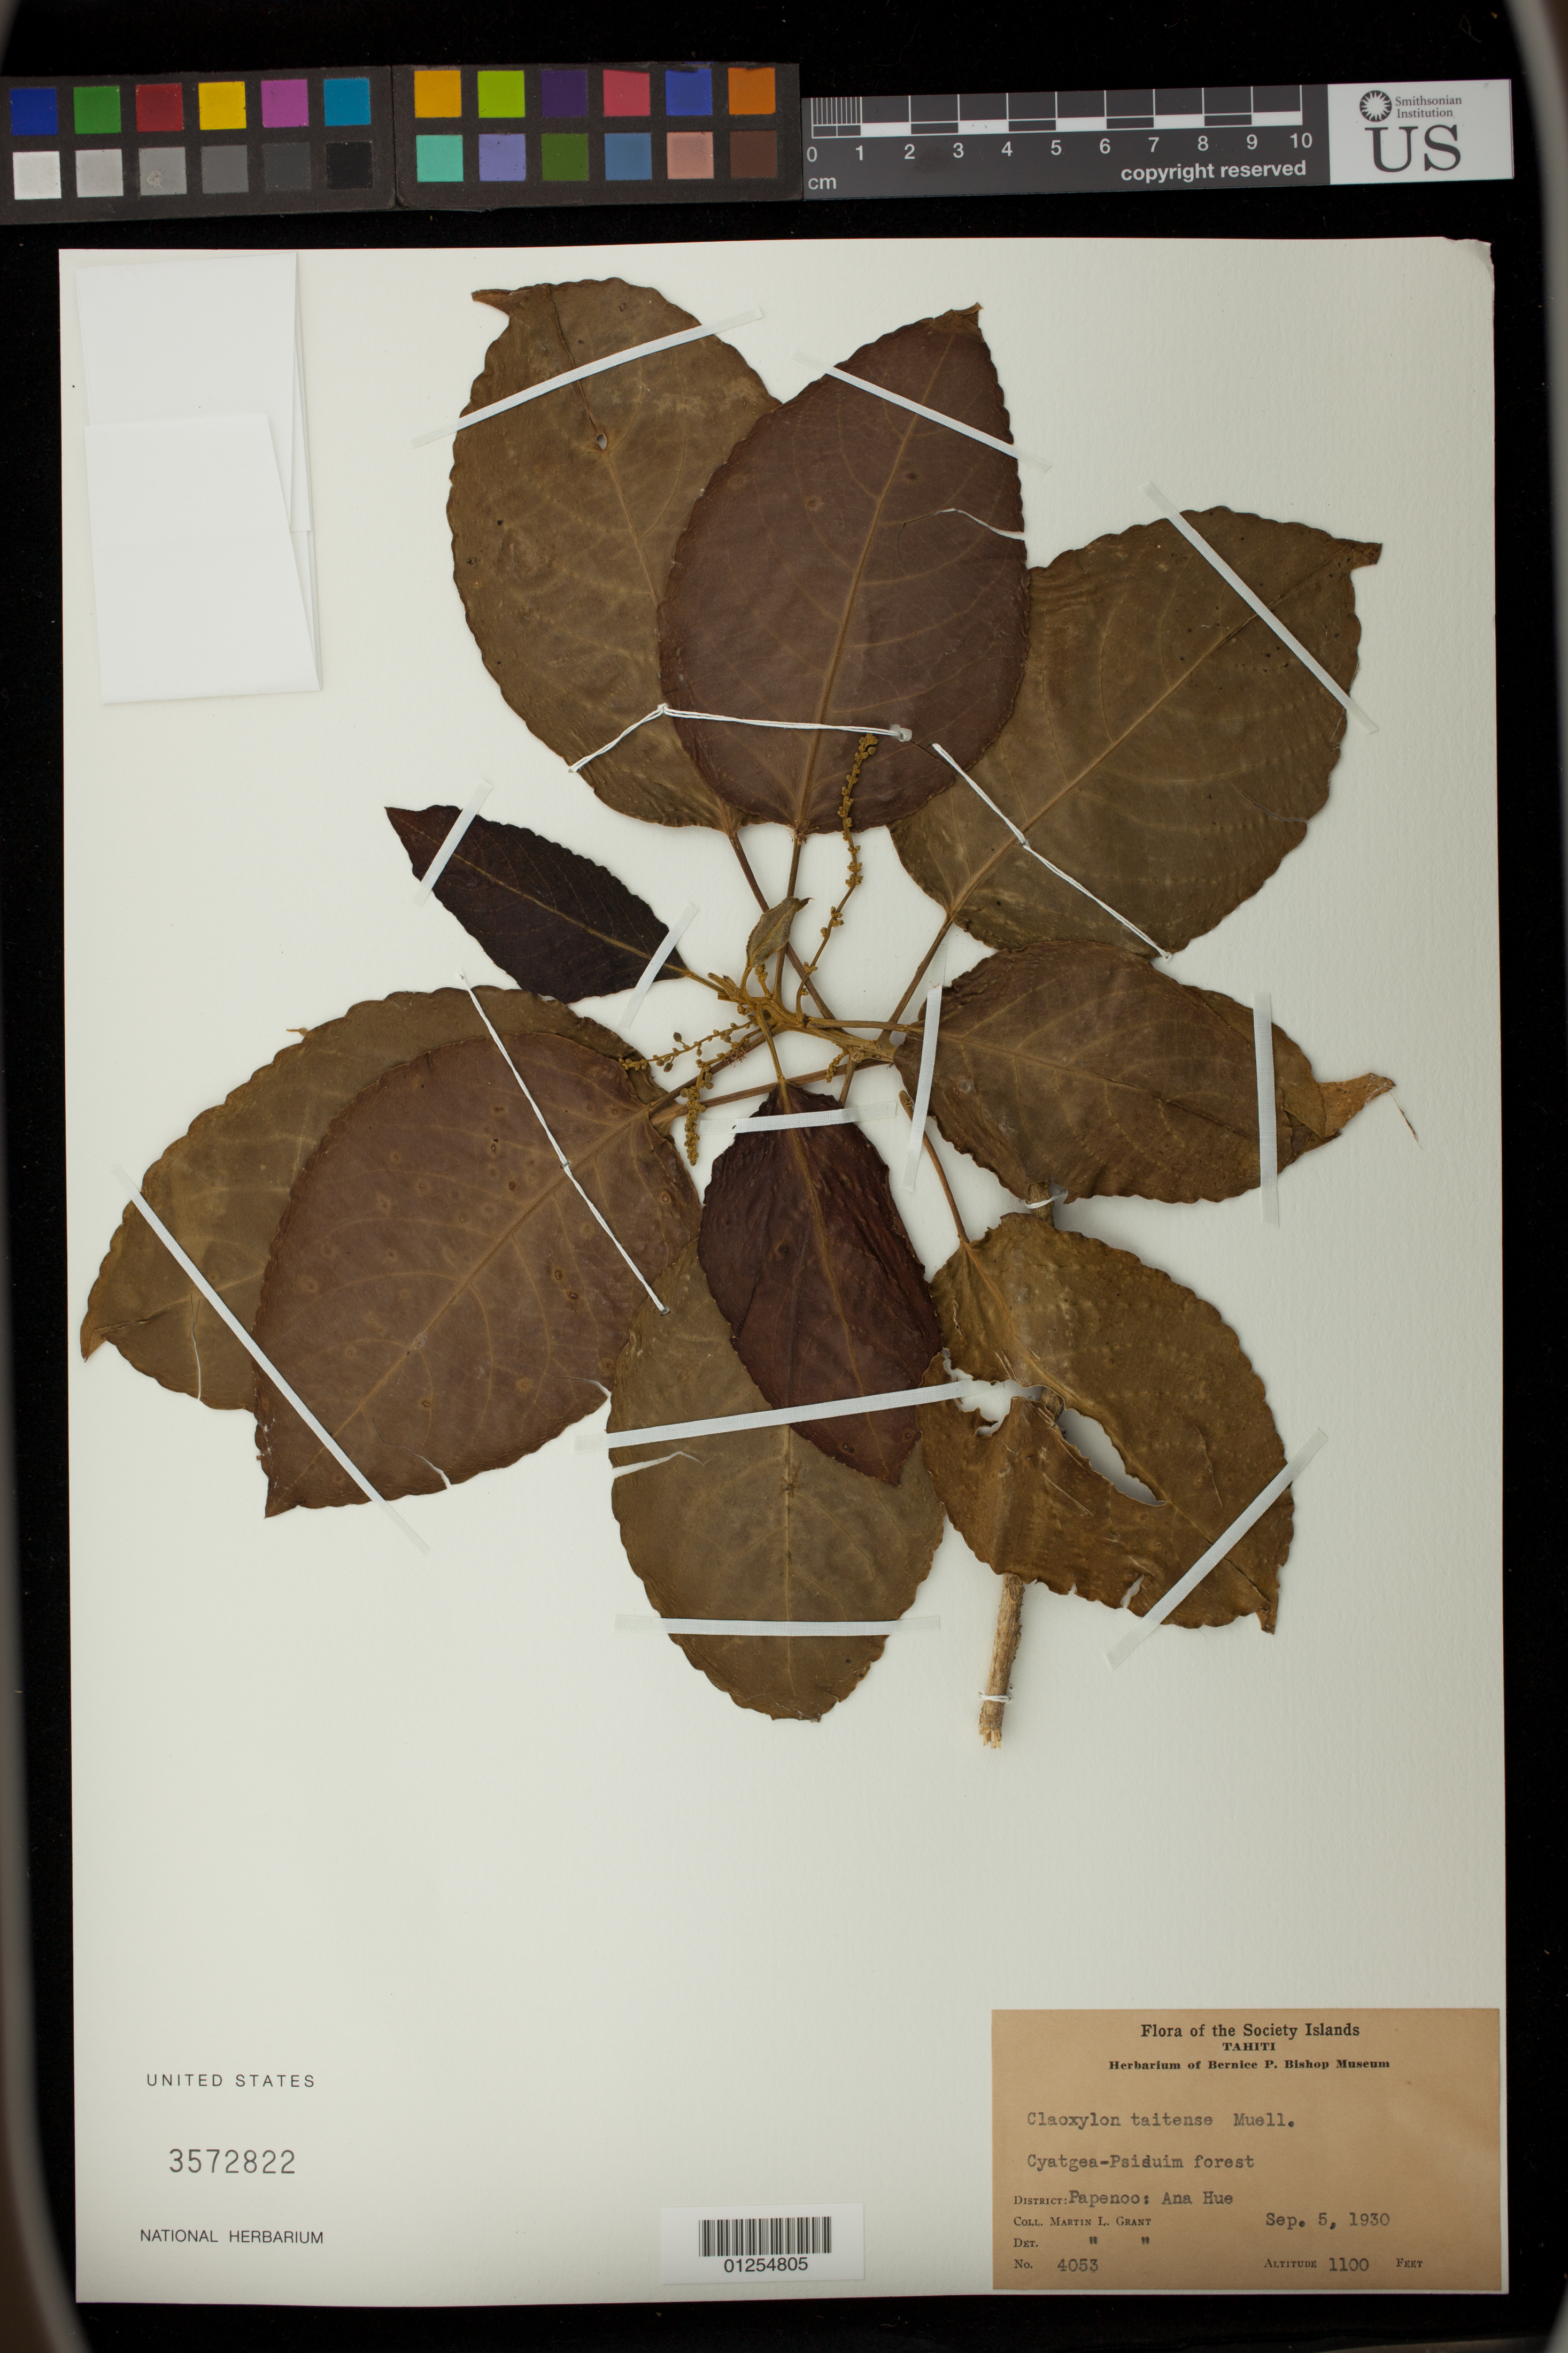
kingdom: Plantae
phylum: Tracheophyta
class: Magnoliopsida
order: Malpighiales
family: Euphorbiaceae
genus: Claoxylon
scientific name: Claoxylon taitense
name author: Müll. Arg.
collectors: M. L. Grant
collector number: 4053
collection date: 1930-09-05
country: French Polynesia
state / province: Iles du Vent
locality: Windward Islands. Papenoo: Ana Hue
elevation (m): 335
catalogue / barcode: US 3572822